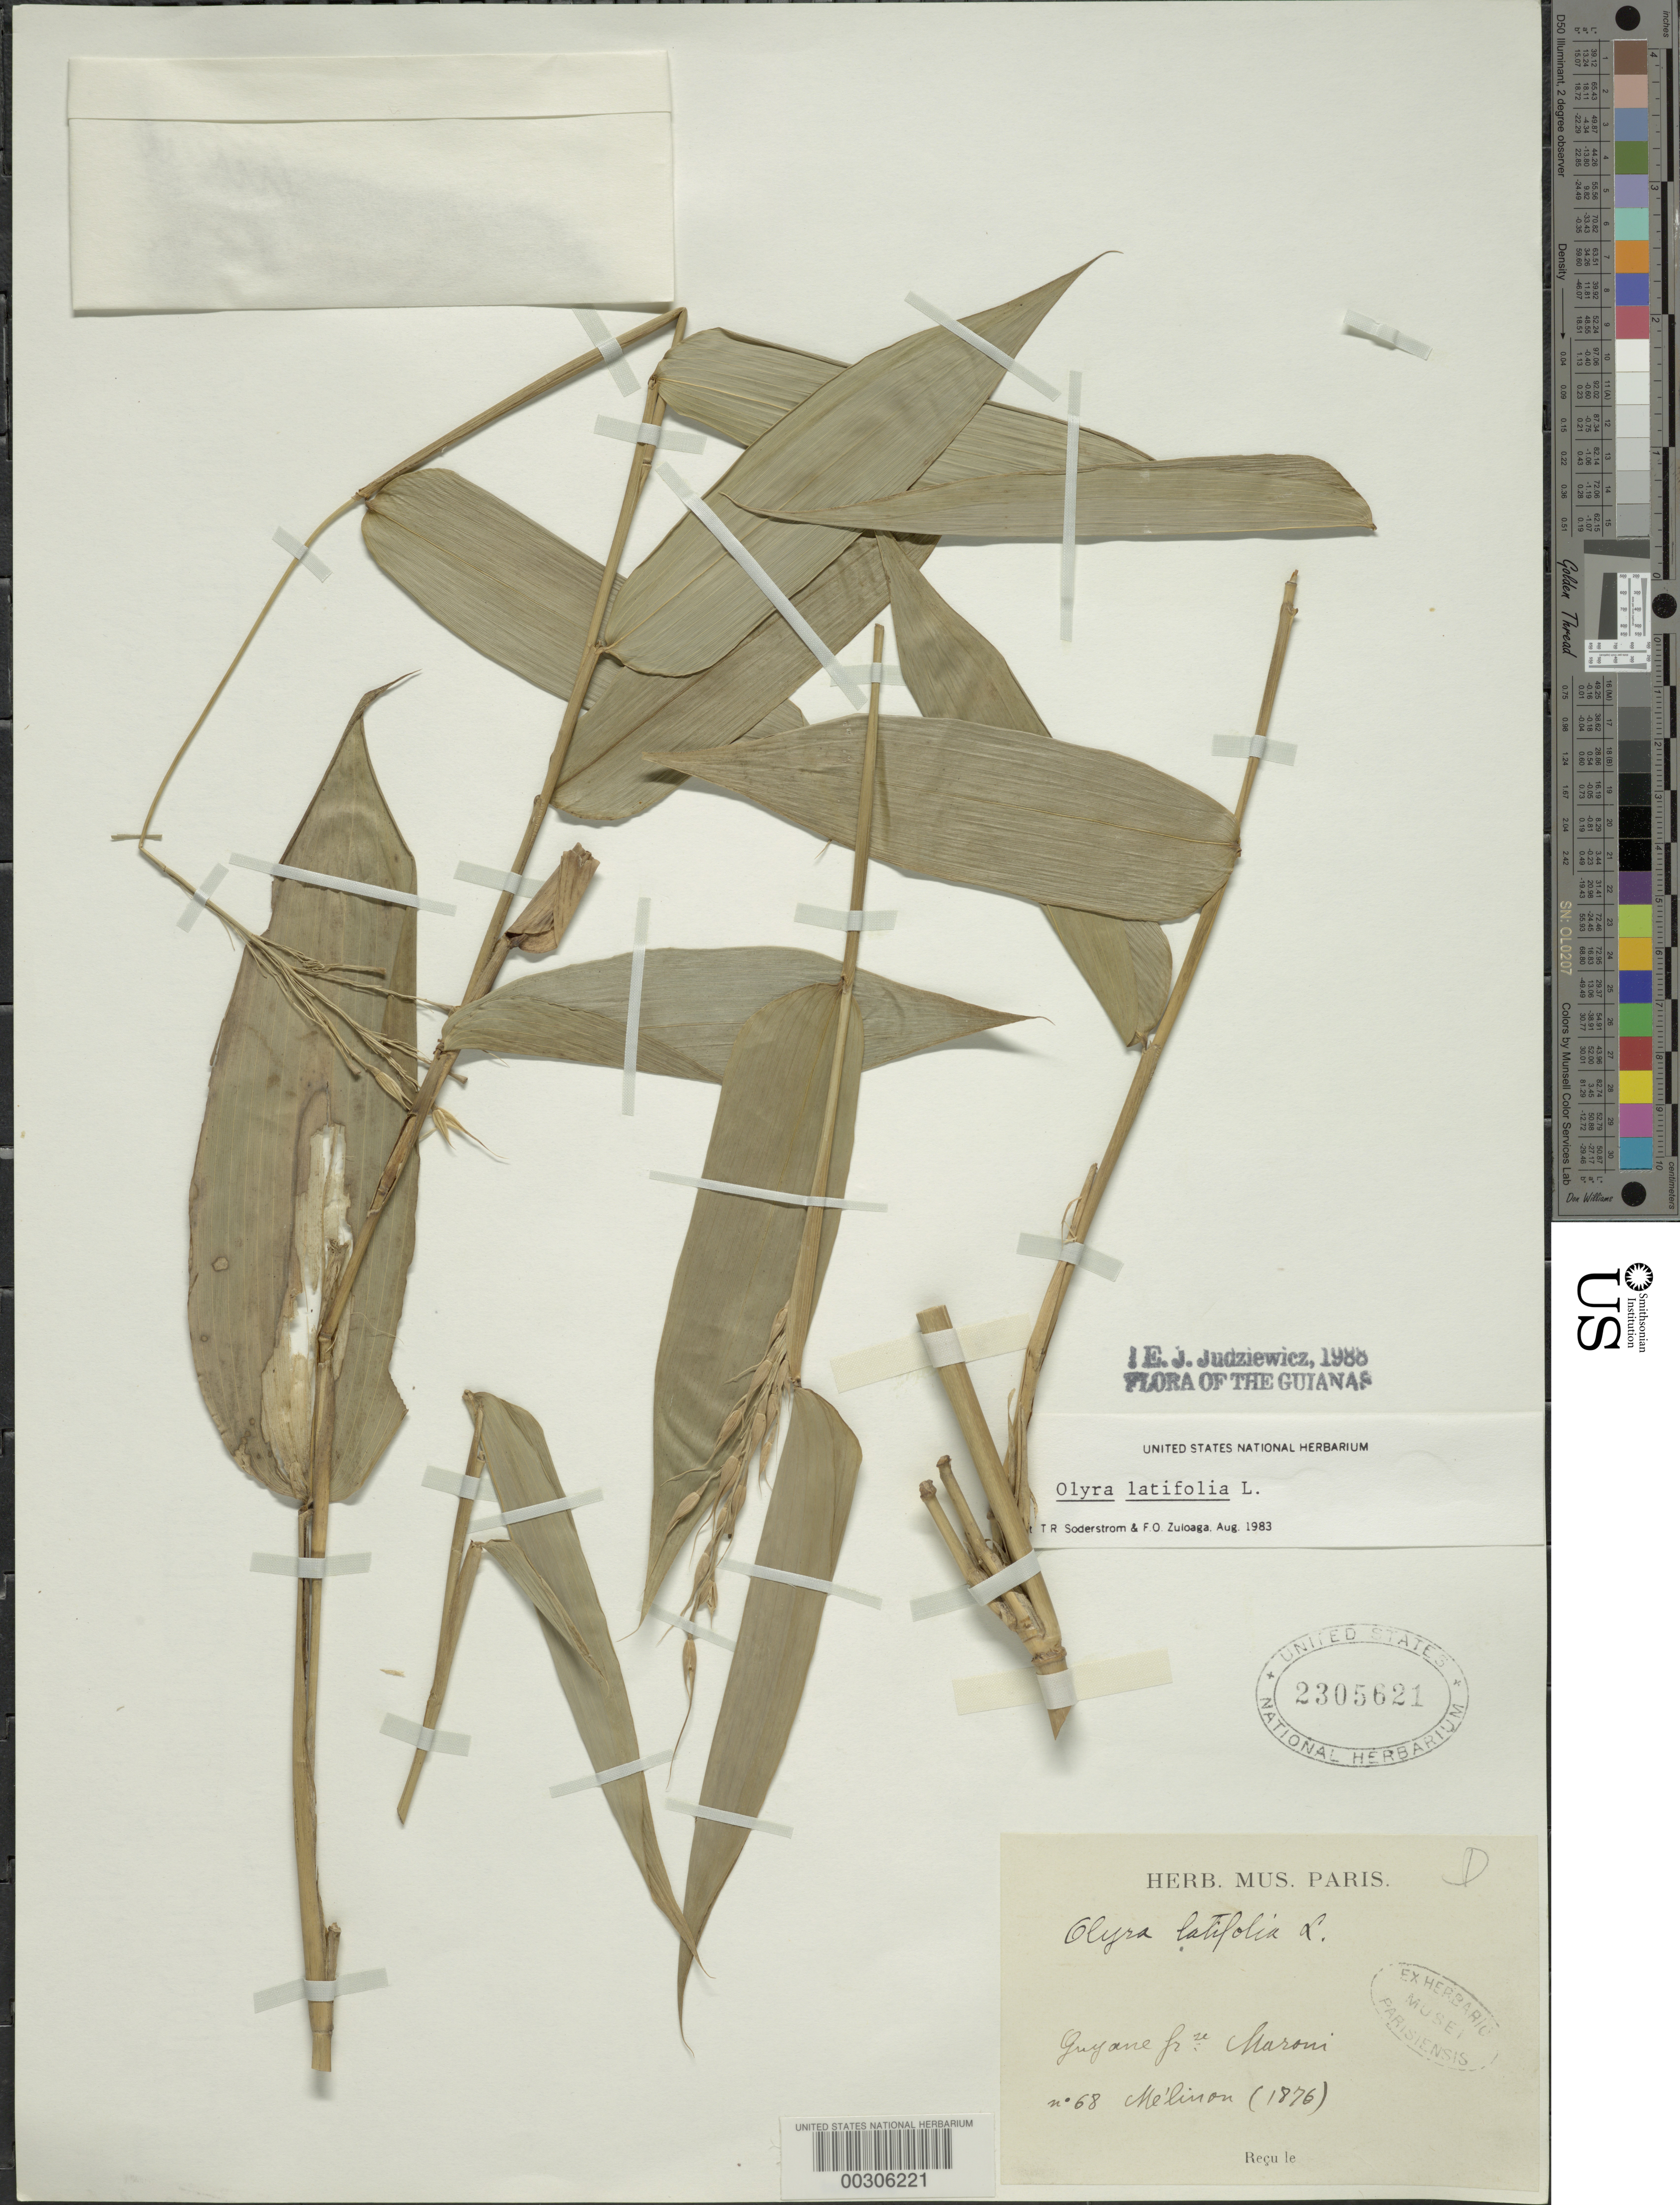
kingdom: Plantae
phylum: Tracheophyta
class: Liliopsida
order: Poales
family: Poaceae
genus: Olyra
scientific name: Olyra latifolia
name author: L.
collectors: M. Melinon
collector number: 68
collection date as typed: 1876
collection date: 1876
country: French Guiana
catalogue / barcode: US 2305621